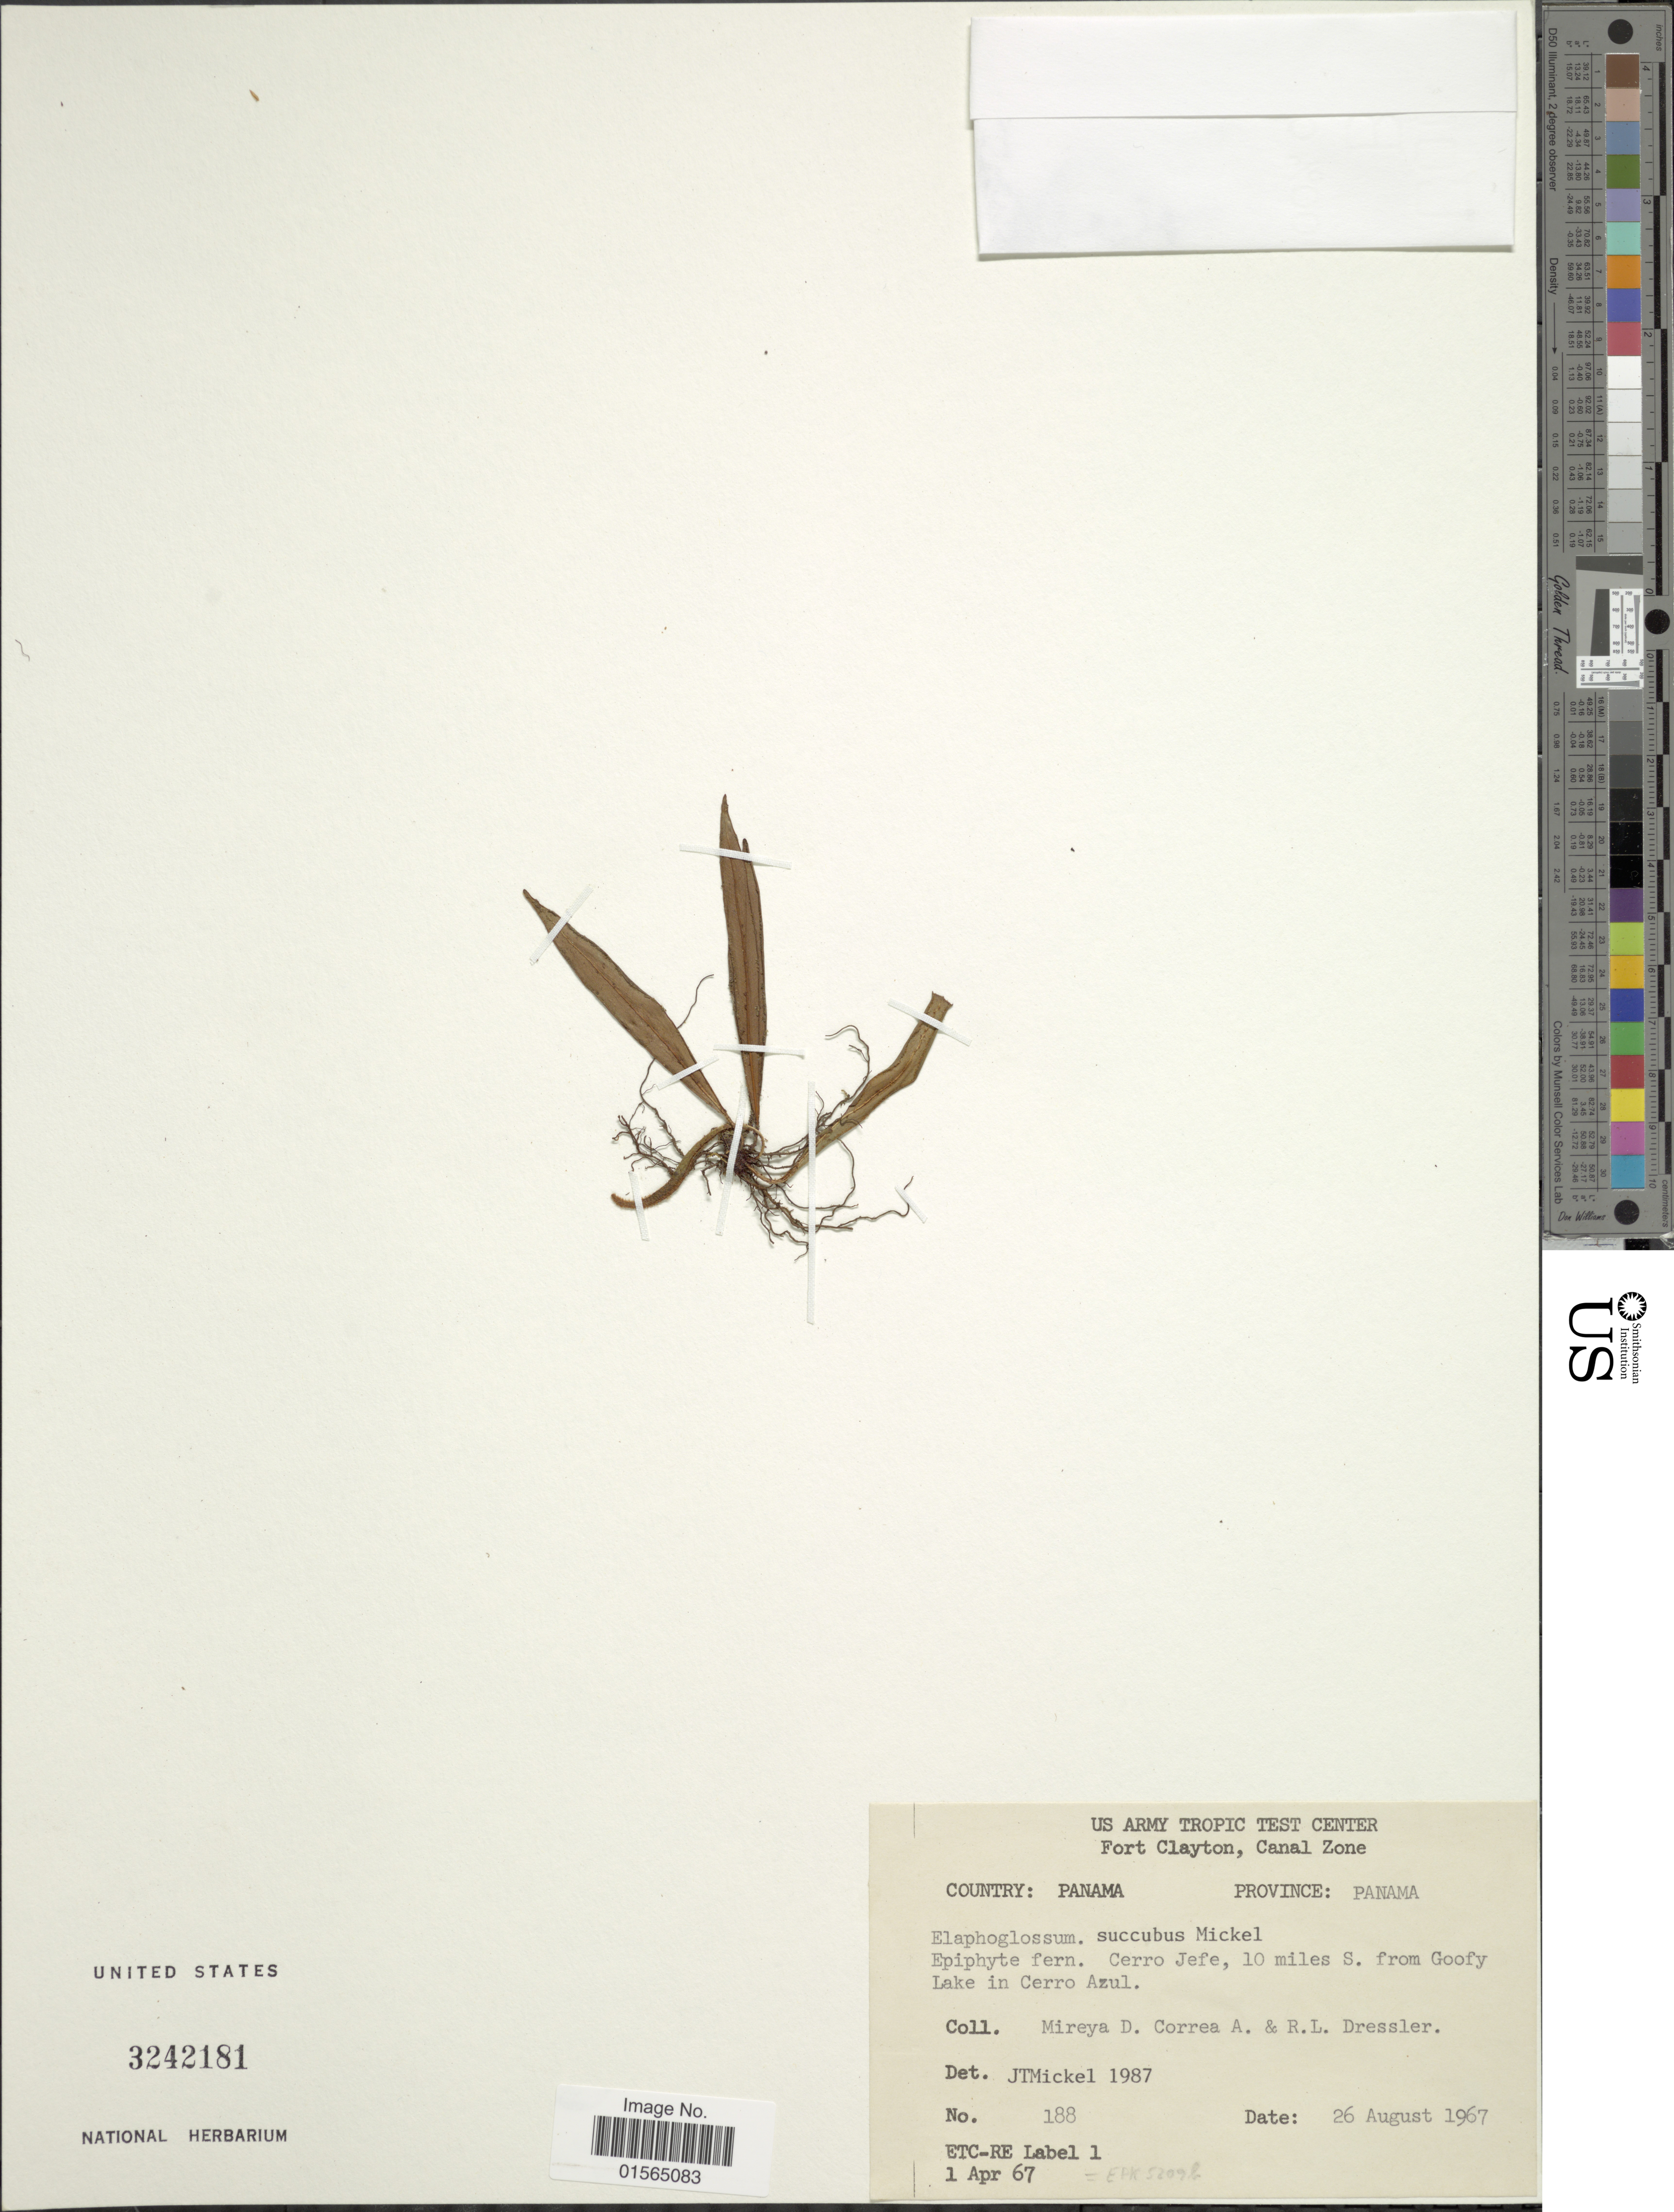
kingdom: Plantae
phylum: Tracheophyta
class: Polypodiopsida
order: Polypodiales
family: Dryopteridaceae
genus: Elaphoglossum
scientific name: Elaphoglossum succubus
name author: Mickel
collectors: M. D. Corrêa-A. & R. Dressler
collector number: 188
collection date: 1967-08-26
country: Panama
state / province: Panamá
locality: Epiphyte fern. Cerro Jefe, 10 miles S from Goofy Lake in Cerro Azul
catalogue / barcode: US 3242181